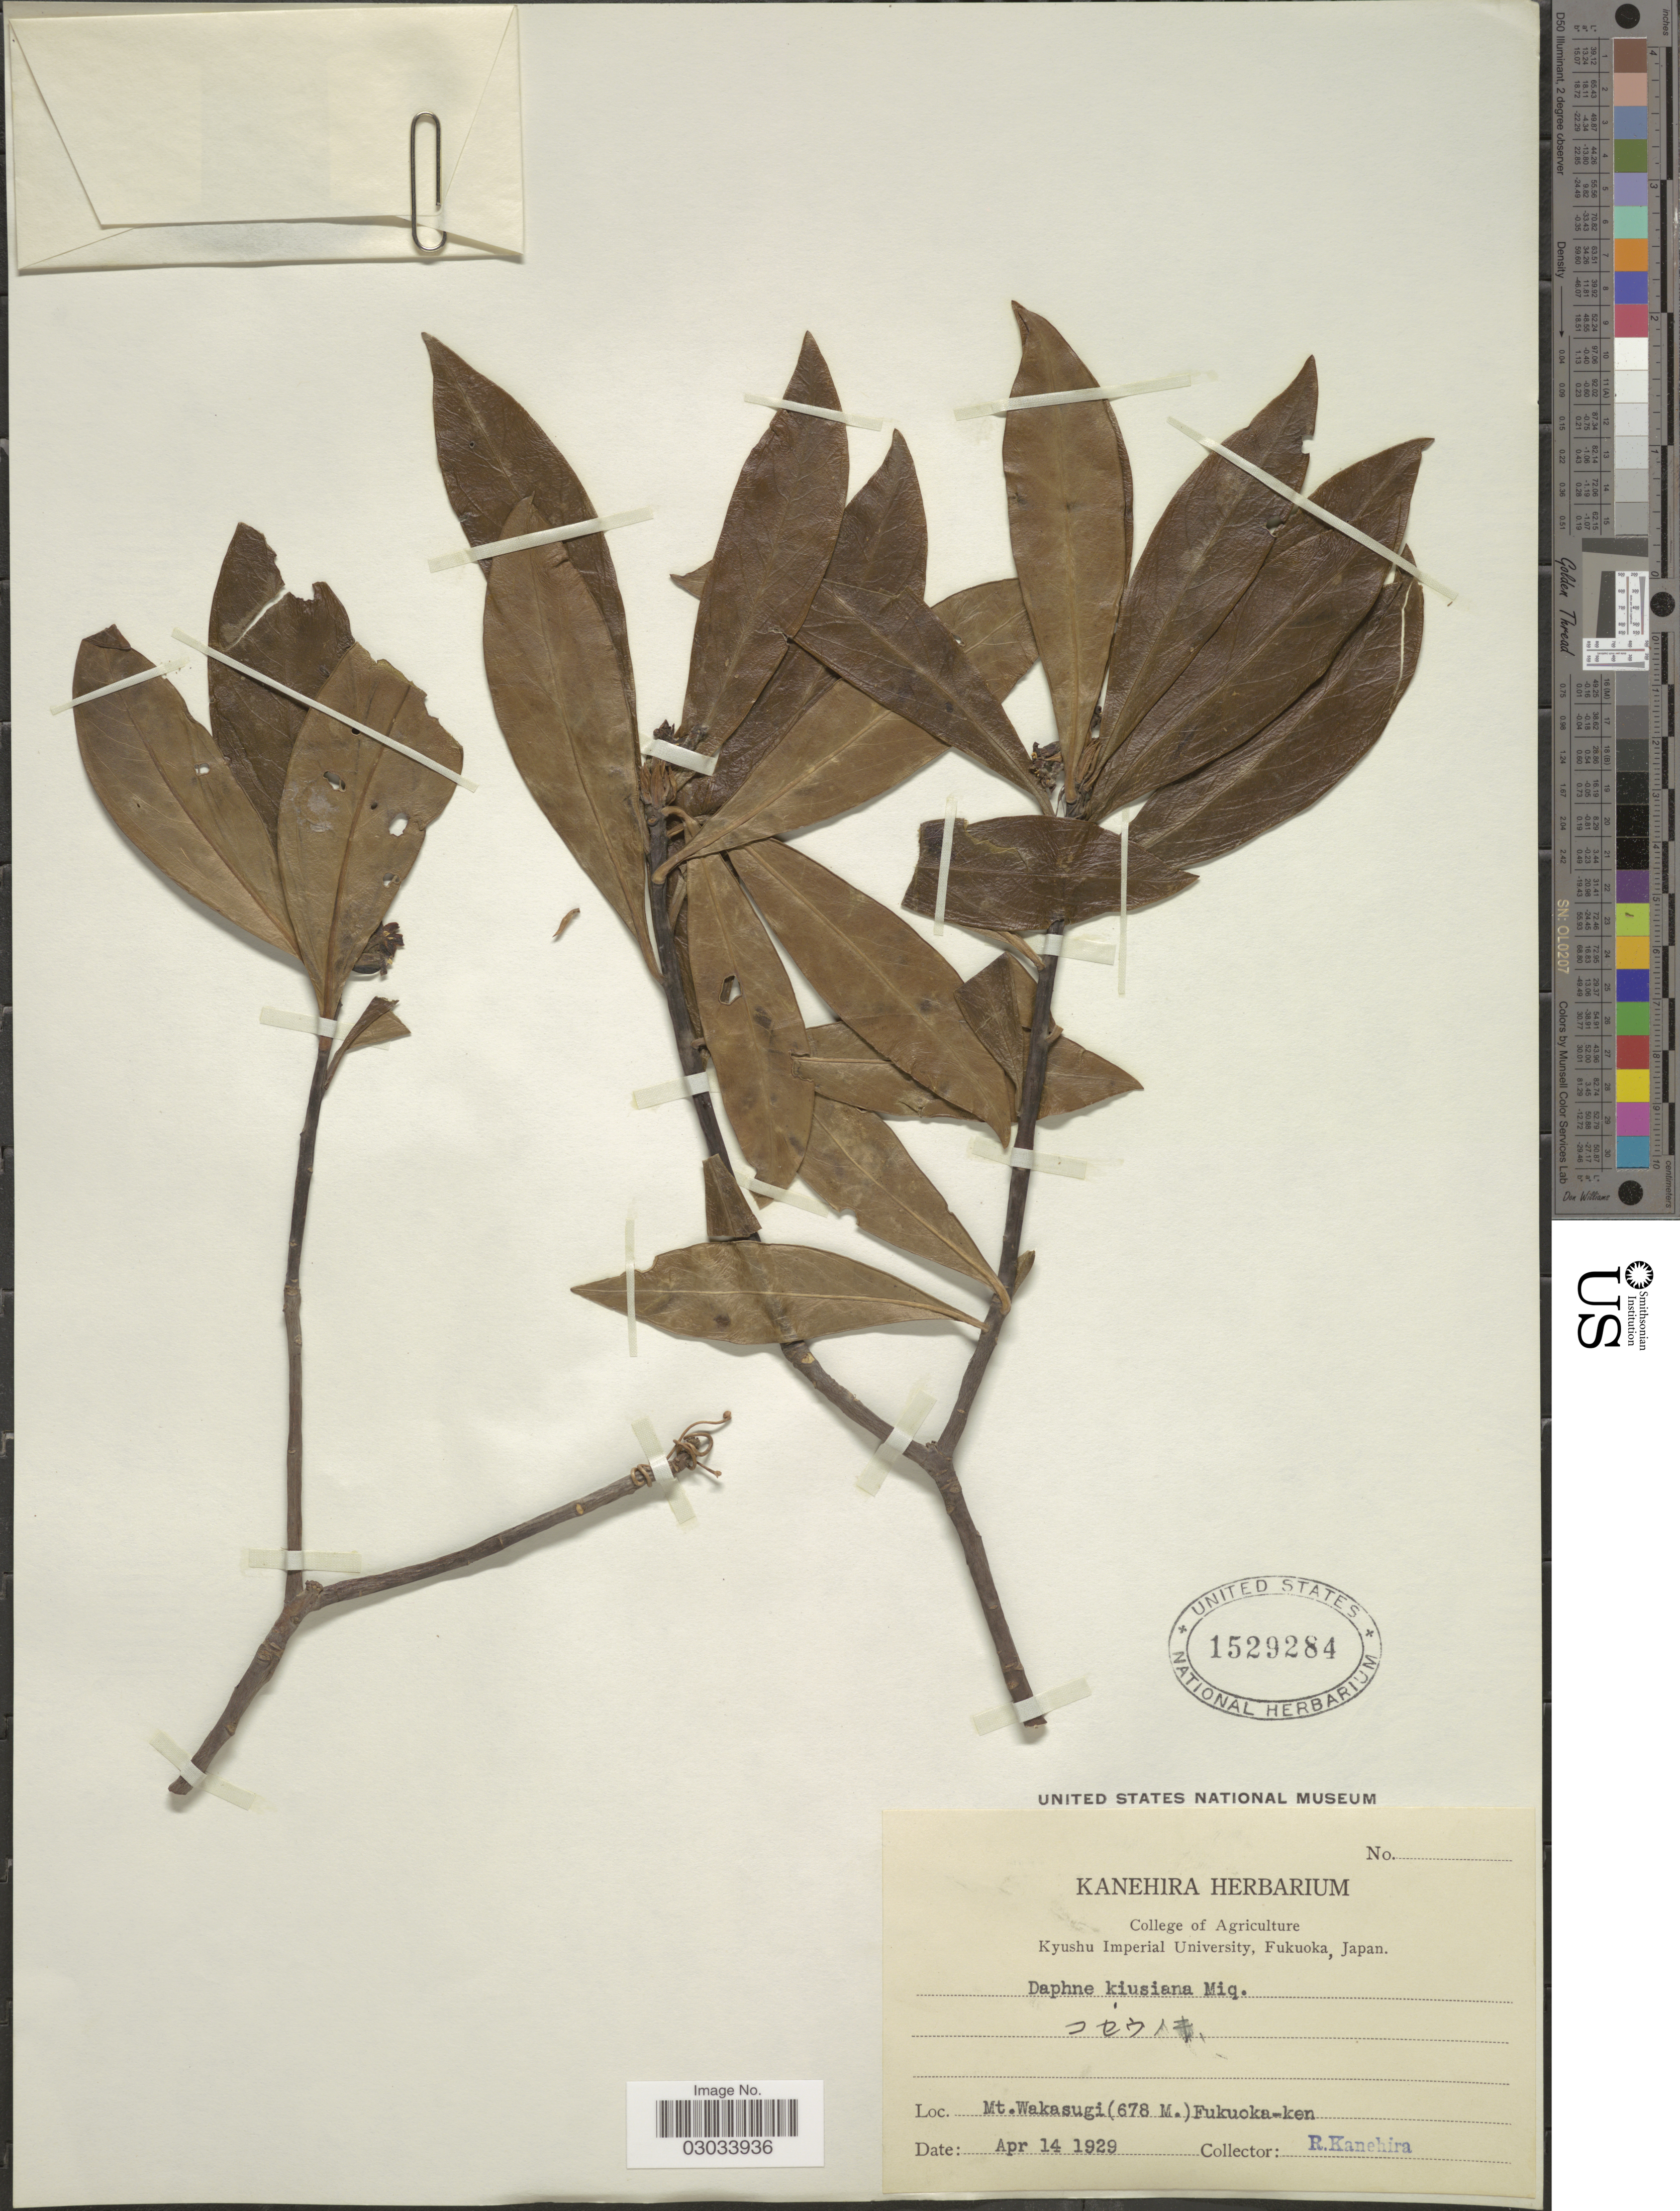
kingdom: Plantae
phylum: Tracheophyta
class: Magnoliopsida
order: Malvales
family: Thymelaeaceae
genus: Daphne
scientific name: Daphne kiusiana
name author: Miq.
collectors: R. Kanehira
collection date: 1929-04-14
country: Japan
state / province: Hukuoka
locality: Mt. Wakasugi. Fukuoka-ken.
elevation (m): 678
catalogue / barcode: US 1529284